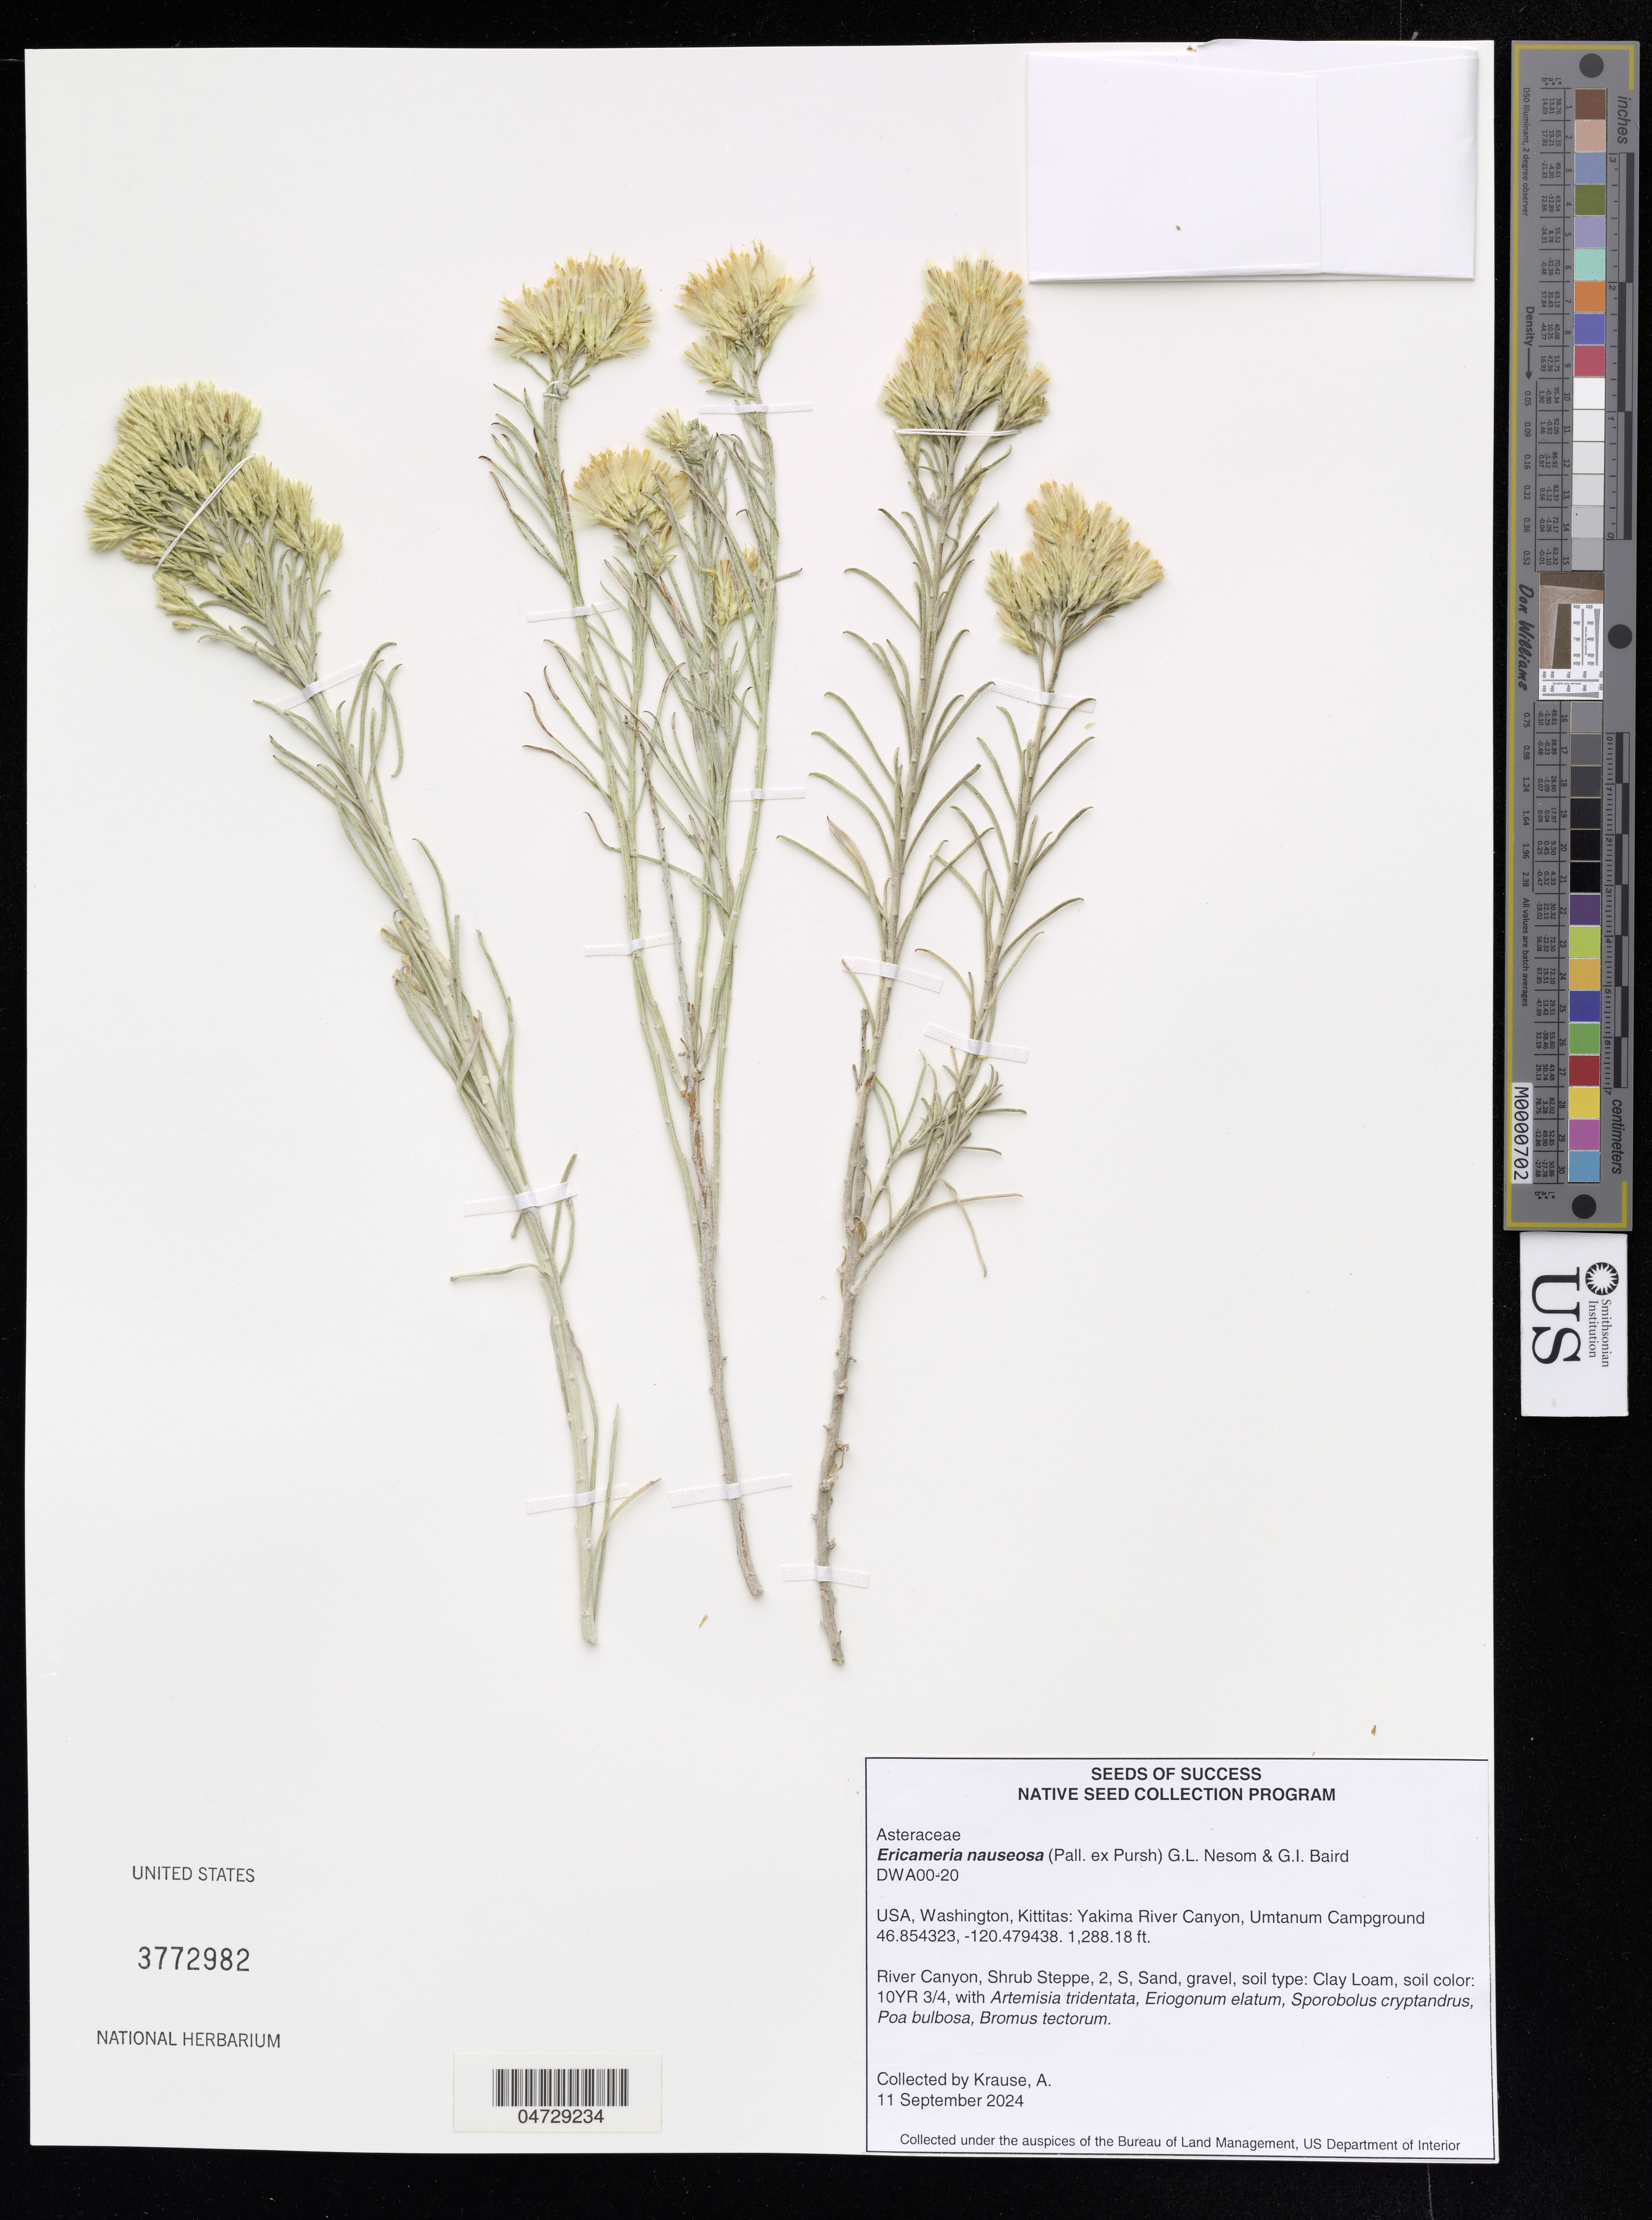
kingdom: Plantae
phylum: Tracheophyta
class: Magnoliopsida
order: Asterales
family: Asteraceae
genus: Ericameria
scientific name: Ericameria nauseosa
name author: (Pall. ex Pursh) G.L. Nesom & G.I. Baird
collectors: A. Krause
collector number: DWA00-20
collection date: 2024-09-11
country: United States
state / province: Washington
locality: Kittitas: Yakima River Canyon, Umtanum Campground. River Canyon.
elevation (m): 392.64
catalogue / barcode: US 3772982